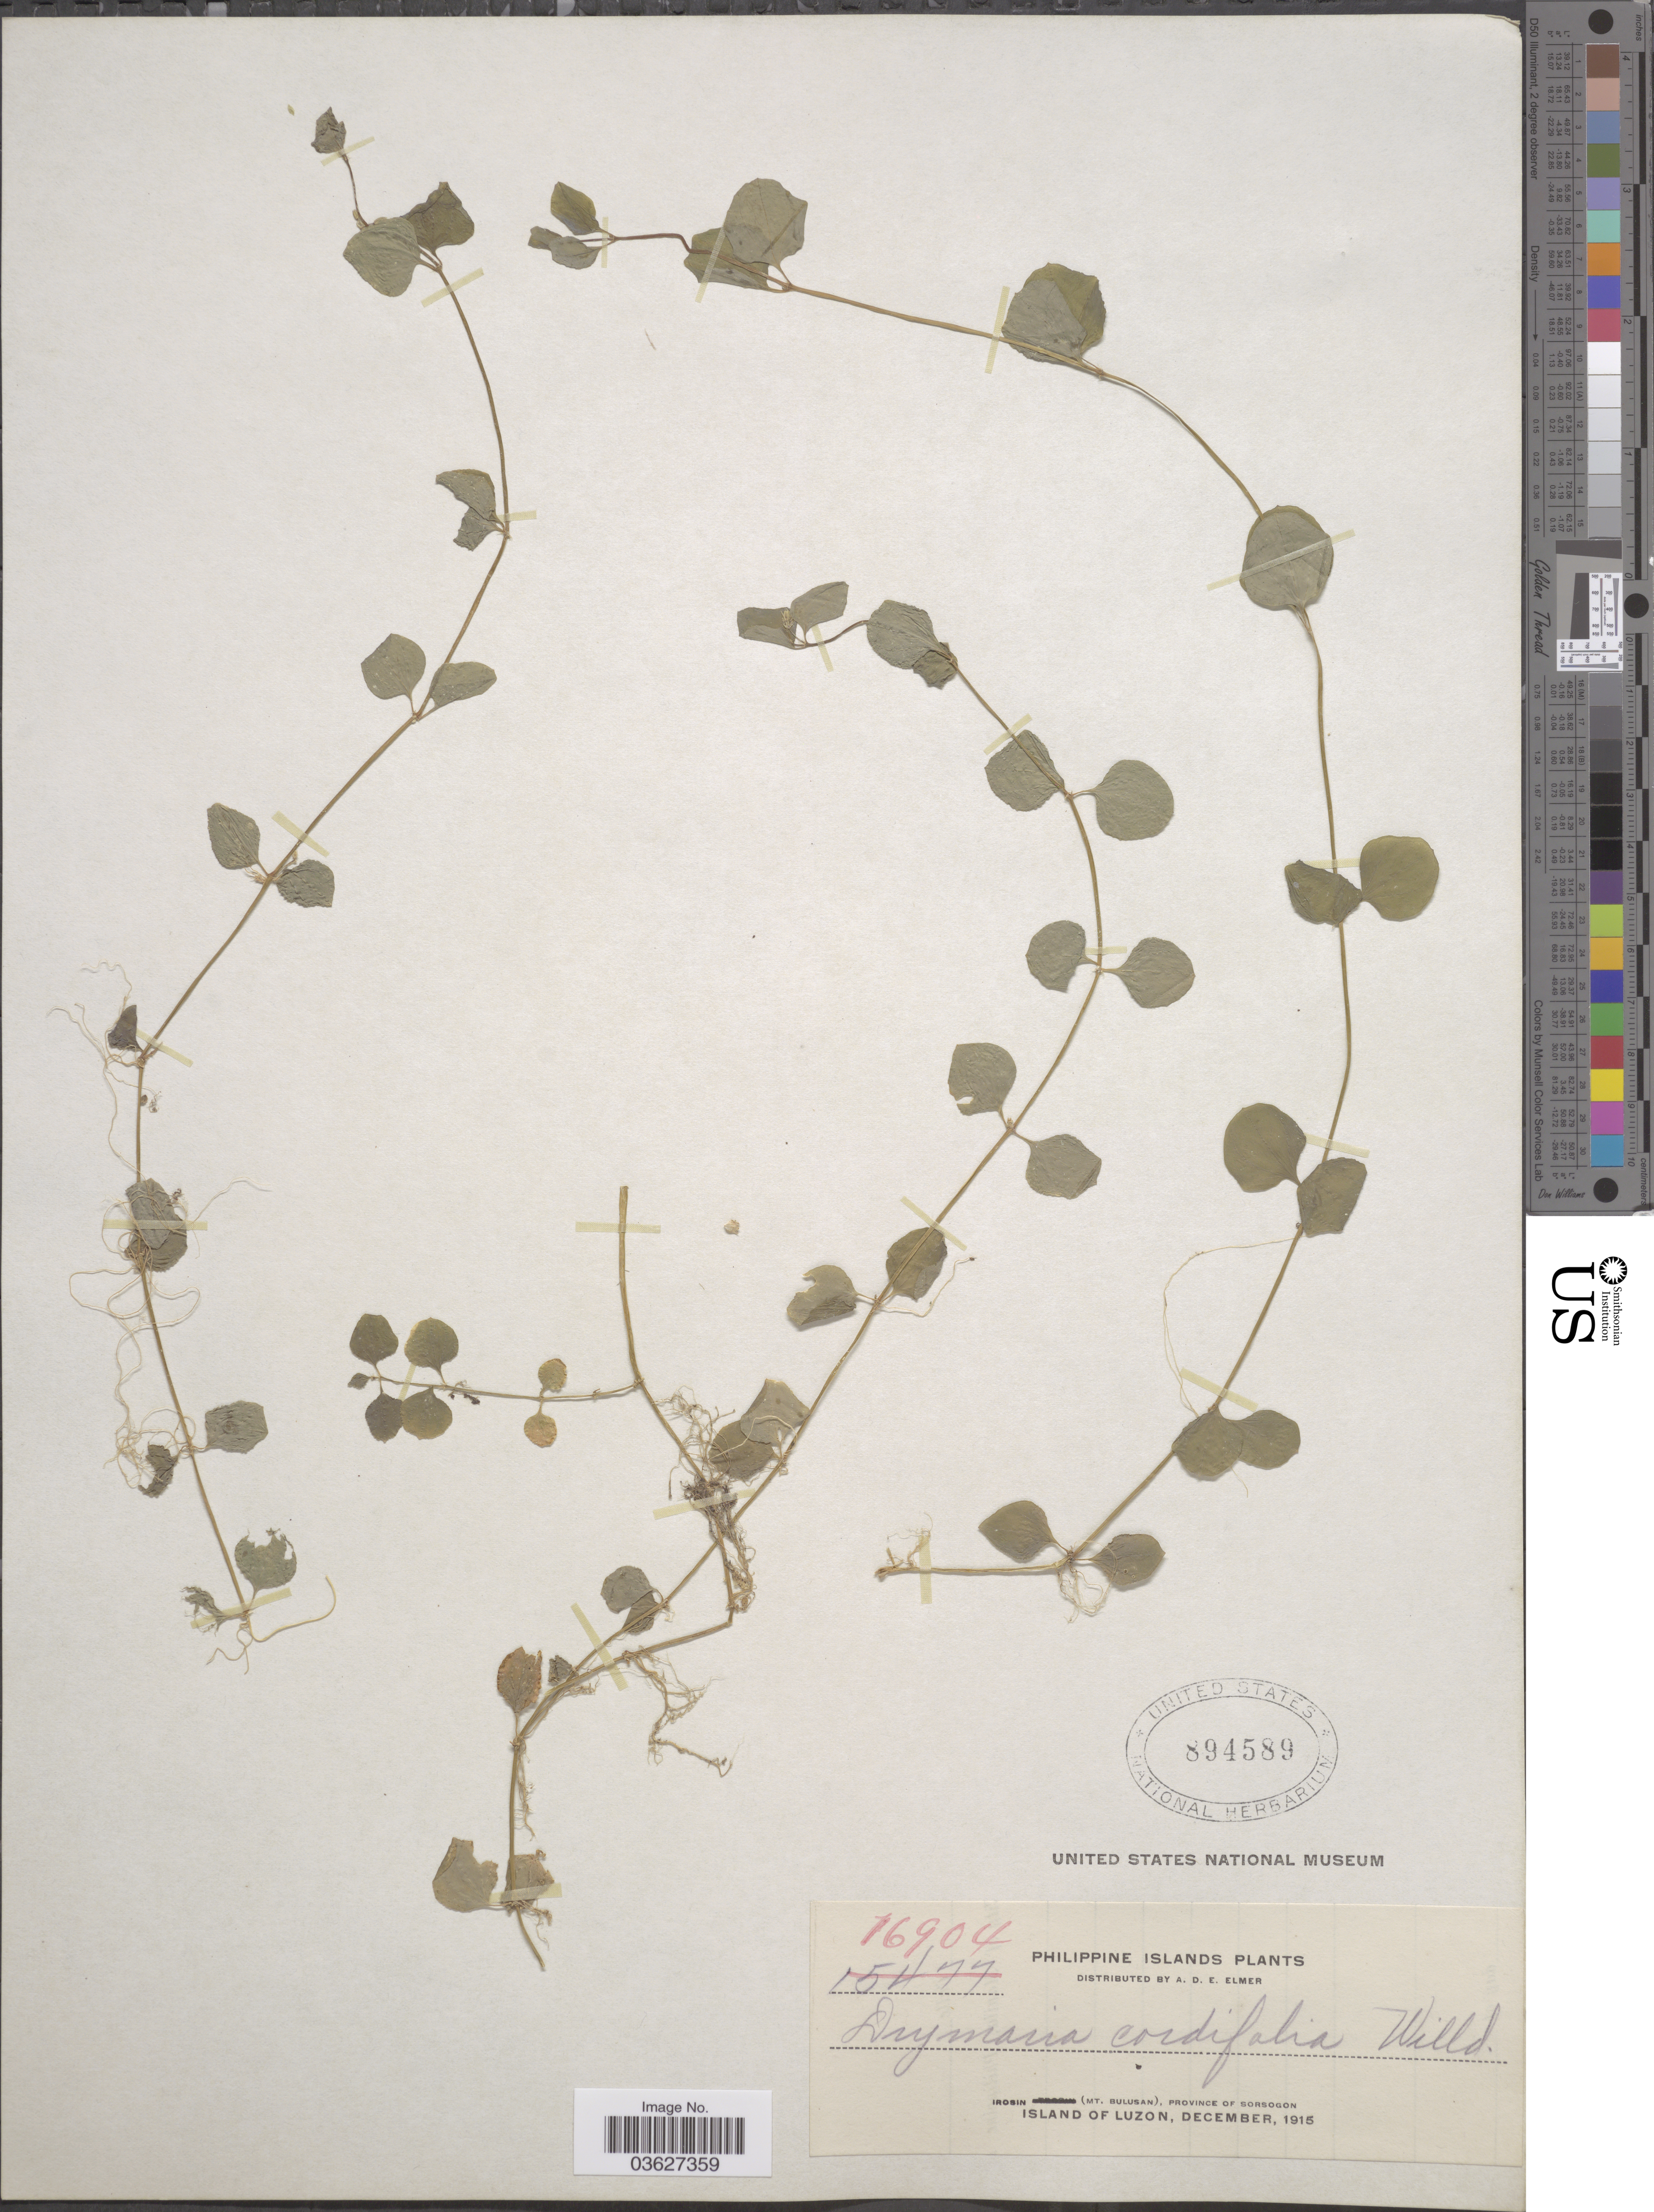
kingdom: Plantae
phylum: Tracheophyta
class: Magnoliopsida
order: Caryophyllales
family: Caryophyllaceae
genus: Drymaria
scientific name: Drymaria cordata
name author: (L.) Willd. ex Schult.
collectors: A. D. E. Elmer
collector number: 16904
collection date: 1915-12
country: Philippines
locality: Irosin (Mt. Bulusan), Province of Sorsogon. Island of Luzon.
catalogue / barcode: US 894589